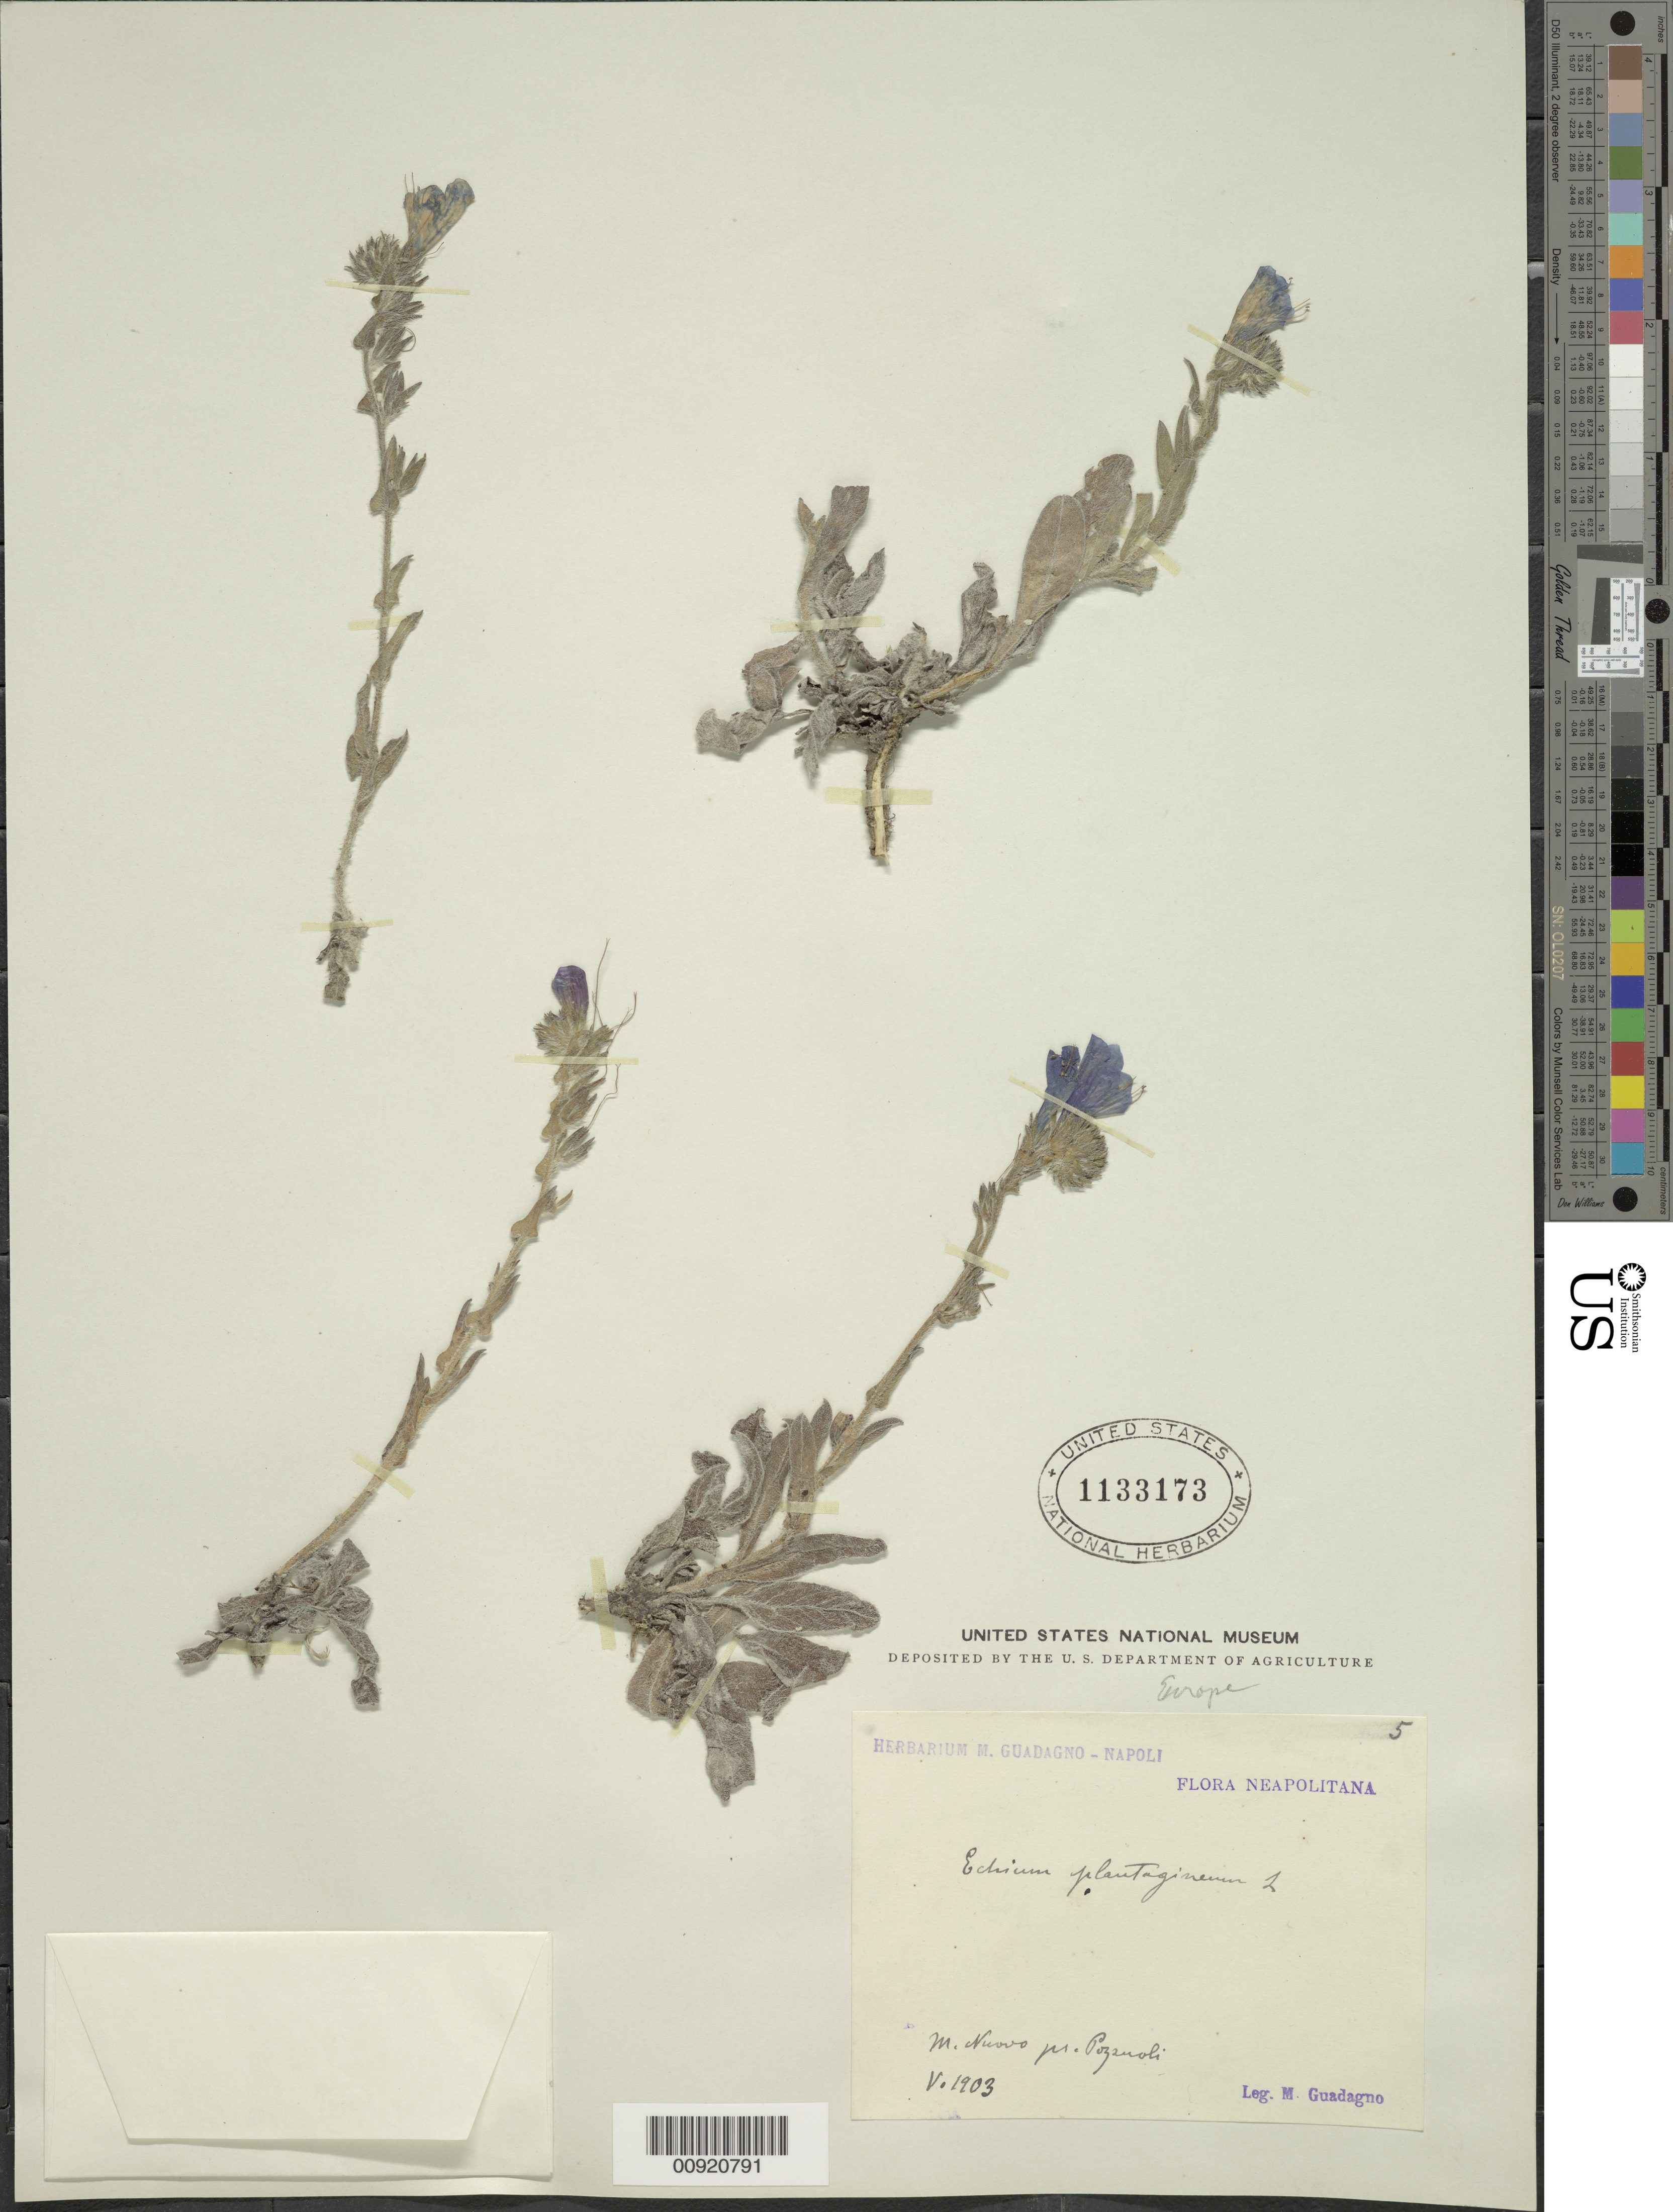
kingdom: Plantae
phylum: Tracheophyta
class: Magnoliopsida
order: Boraginales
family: Boraginaceae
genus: Echium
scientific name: Echium plantagineum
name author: L.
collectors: G. Guadagno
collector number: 5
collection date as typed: May 1903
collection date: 1903-05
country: Italy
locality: Napoli. M. Nuovo pr. Pozauoli.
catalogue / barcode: US 1133173